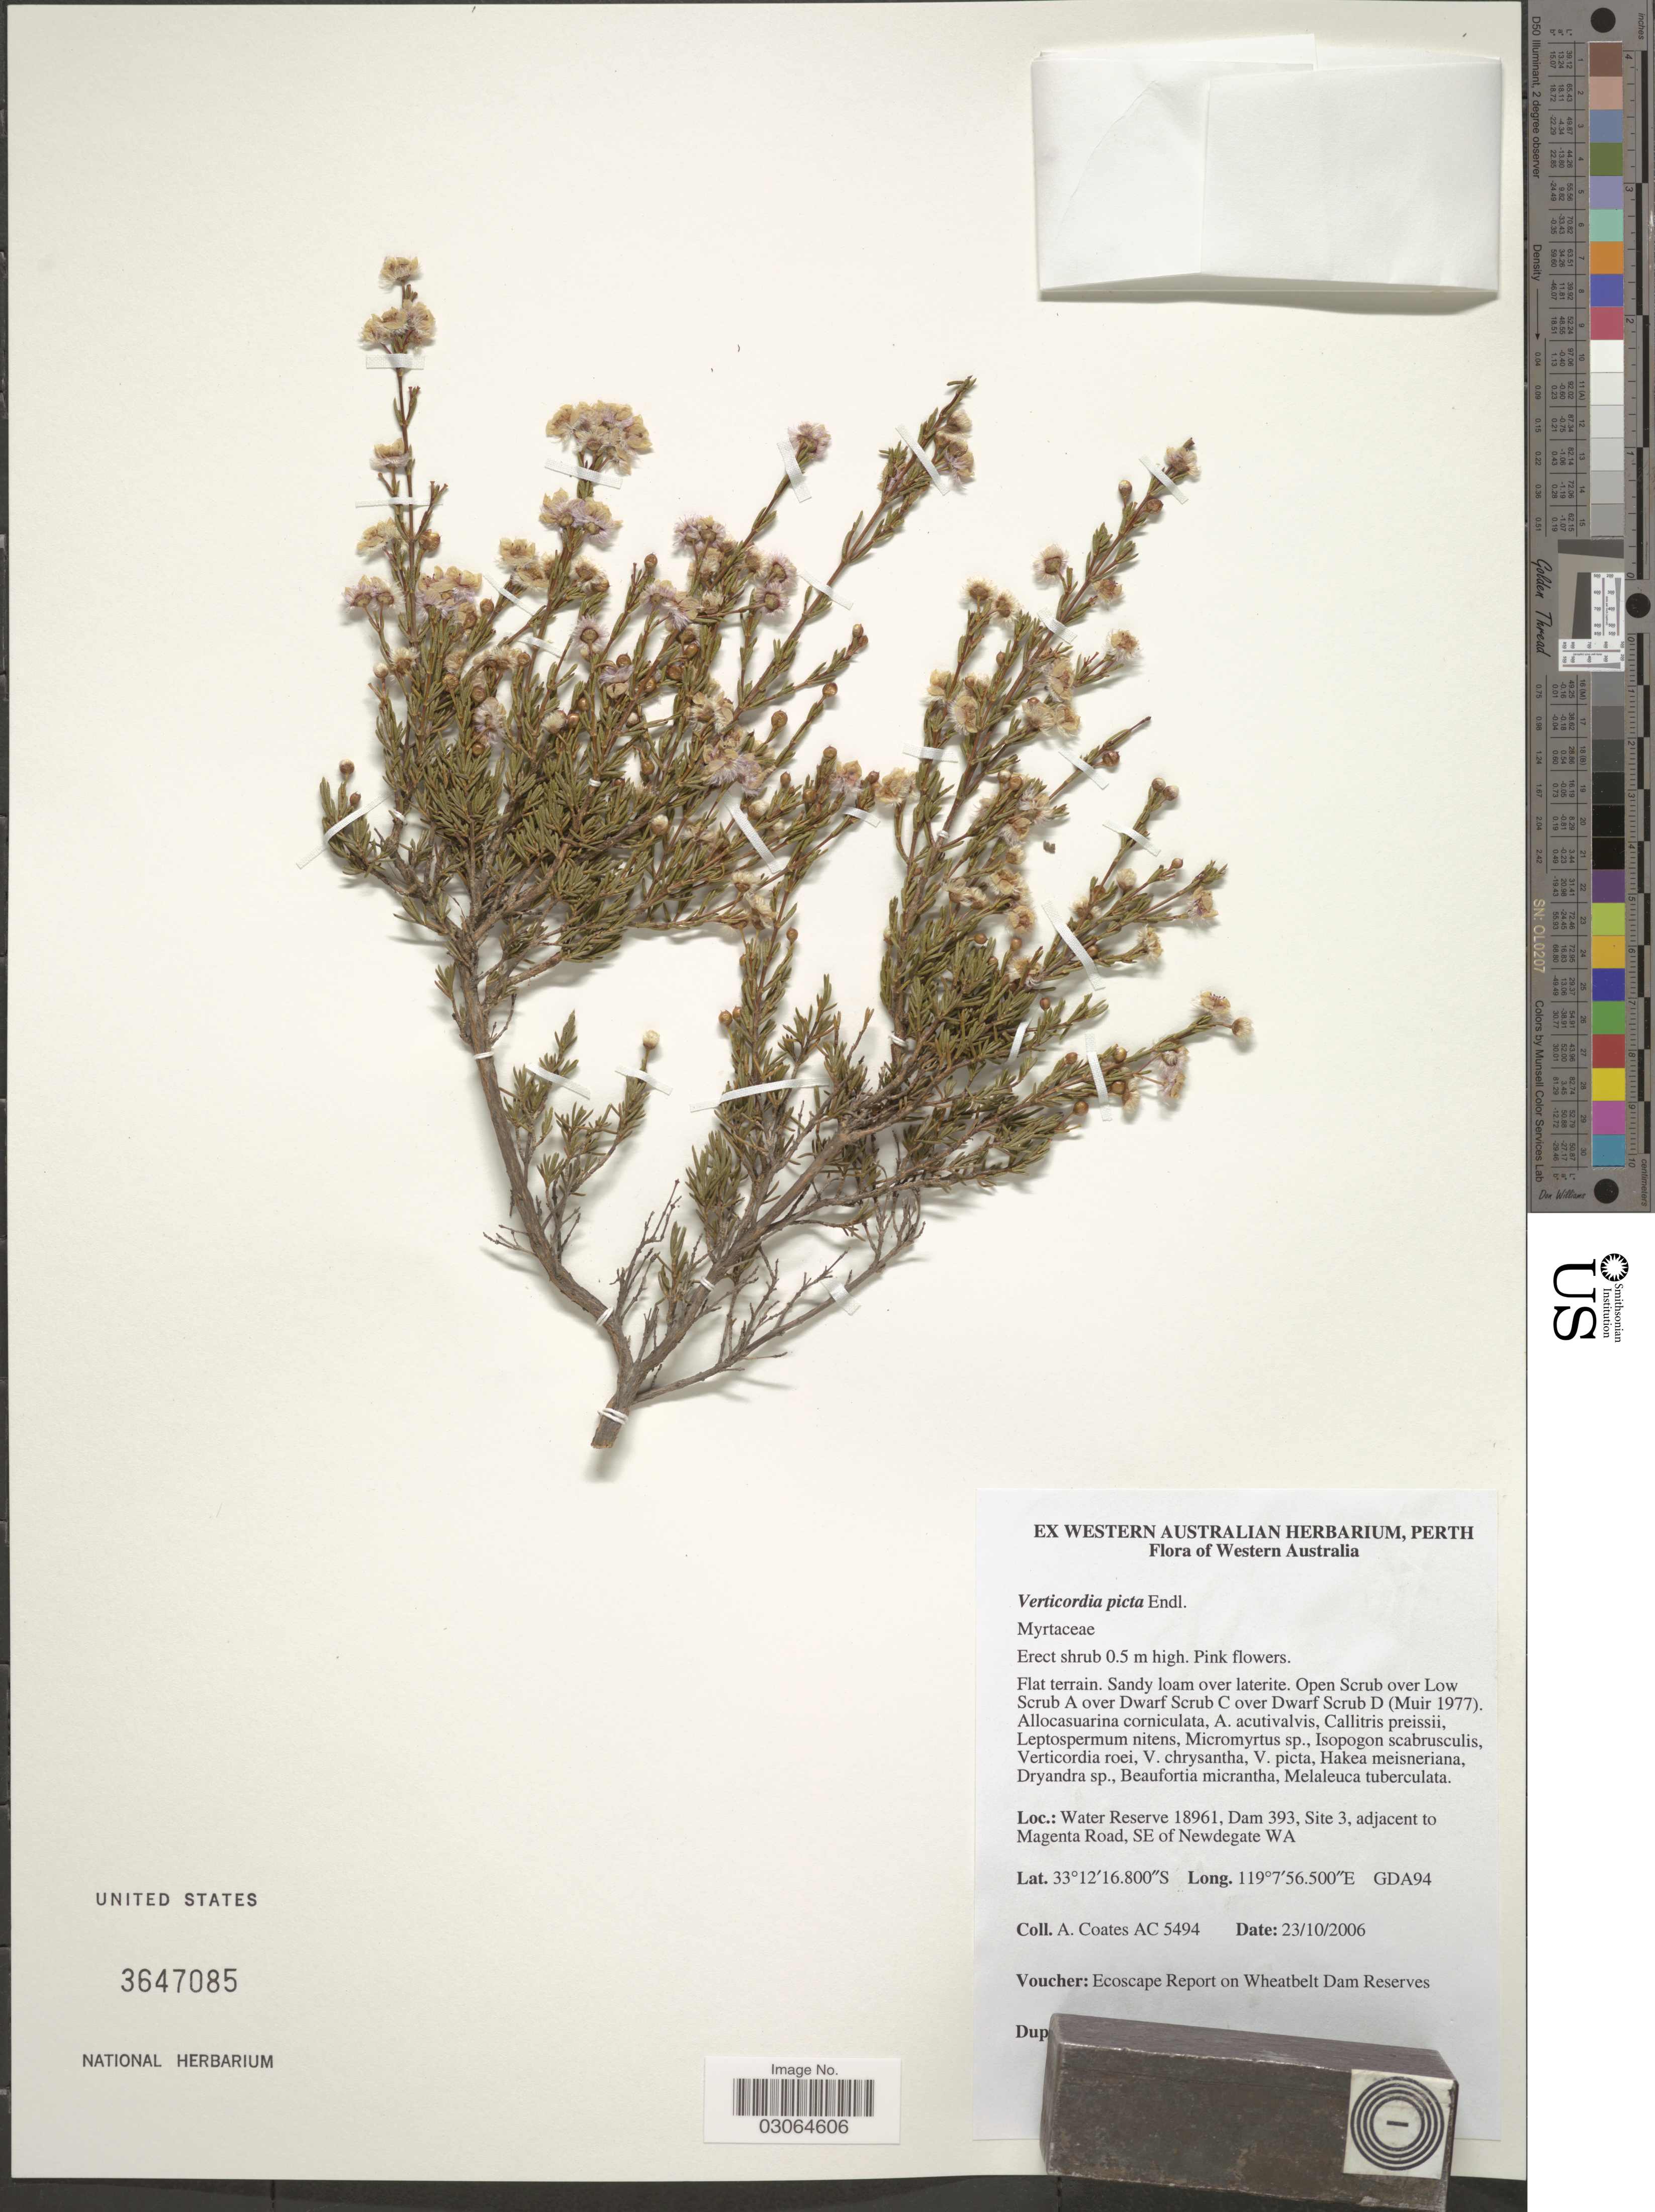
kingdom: Plantae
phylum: Tracheophyta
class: Magnoliopsida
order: Myrtales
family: Myrtaceae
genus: Verticordia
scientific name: Verticordia picta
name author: Endl.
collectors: A. Coates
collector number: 5494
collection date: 2006-10-23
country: Australia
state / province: Western Australia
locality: Water Reserve 18961, Dam 393, Site 3, adjacent to Magenta Road, SE of Newdegate WA.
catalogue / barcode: US 3647085